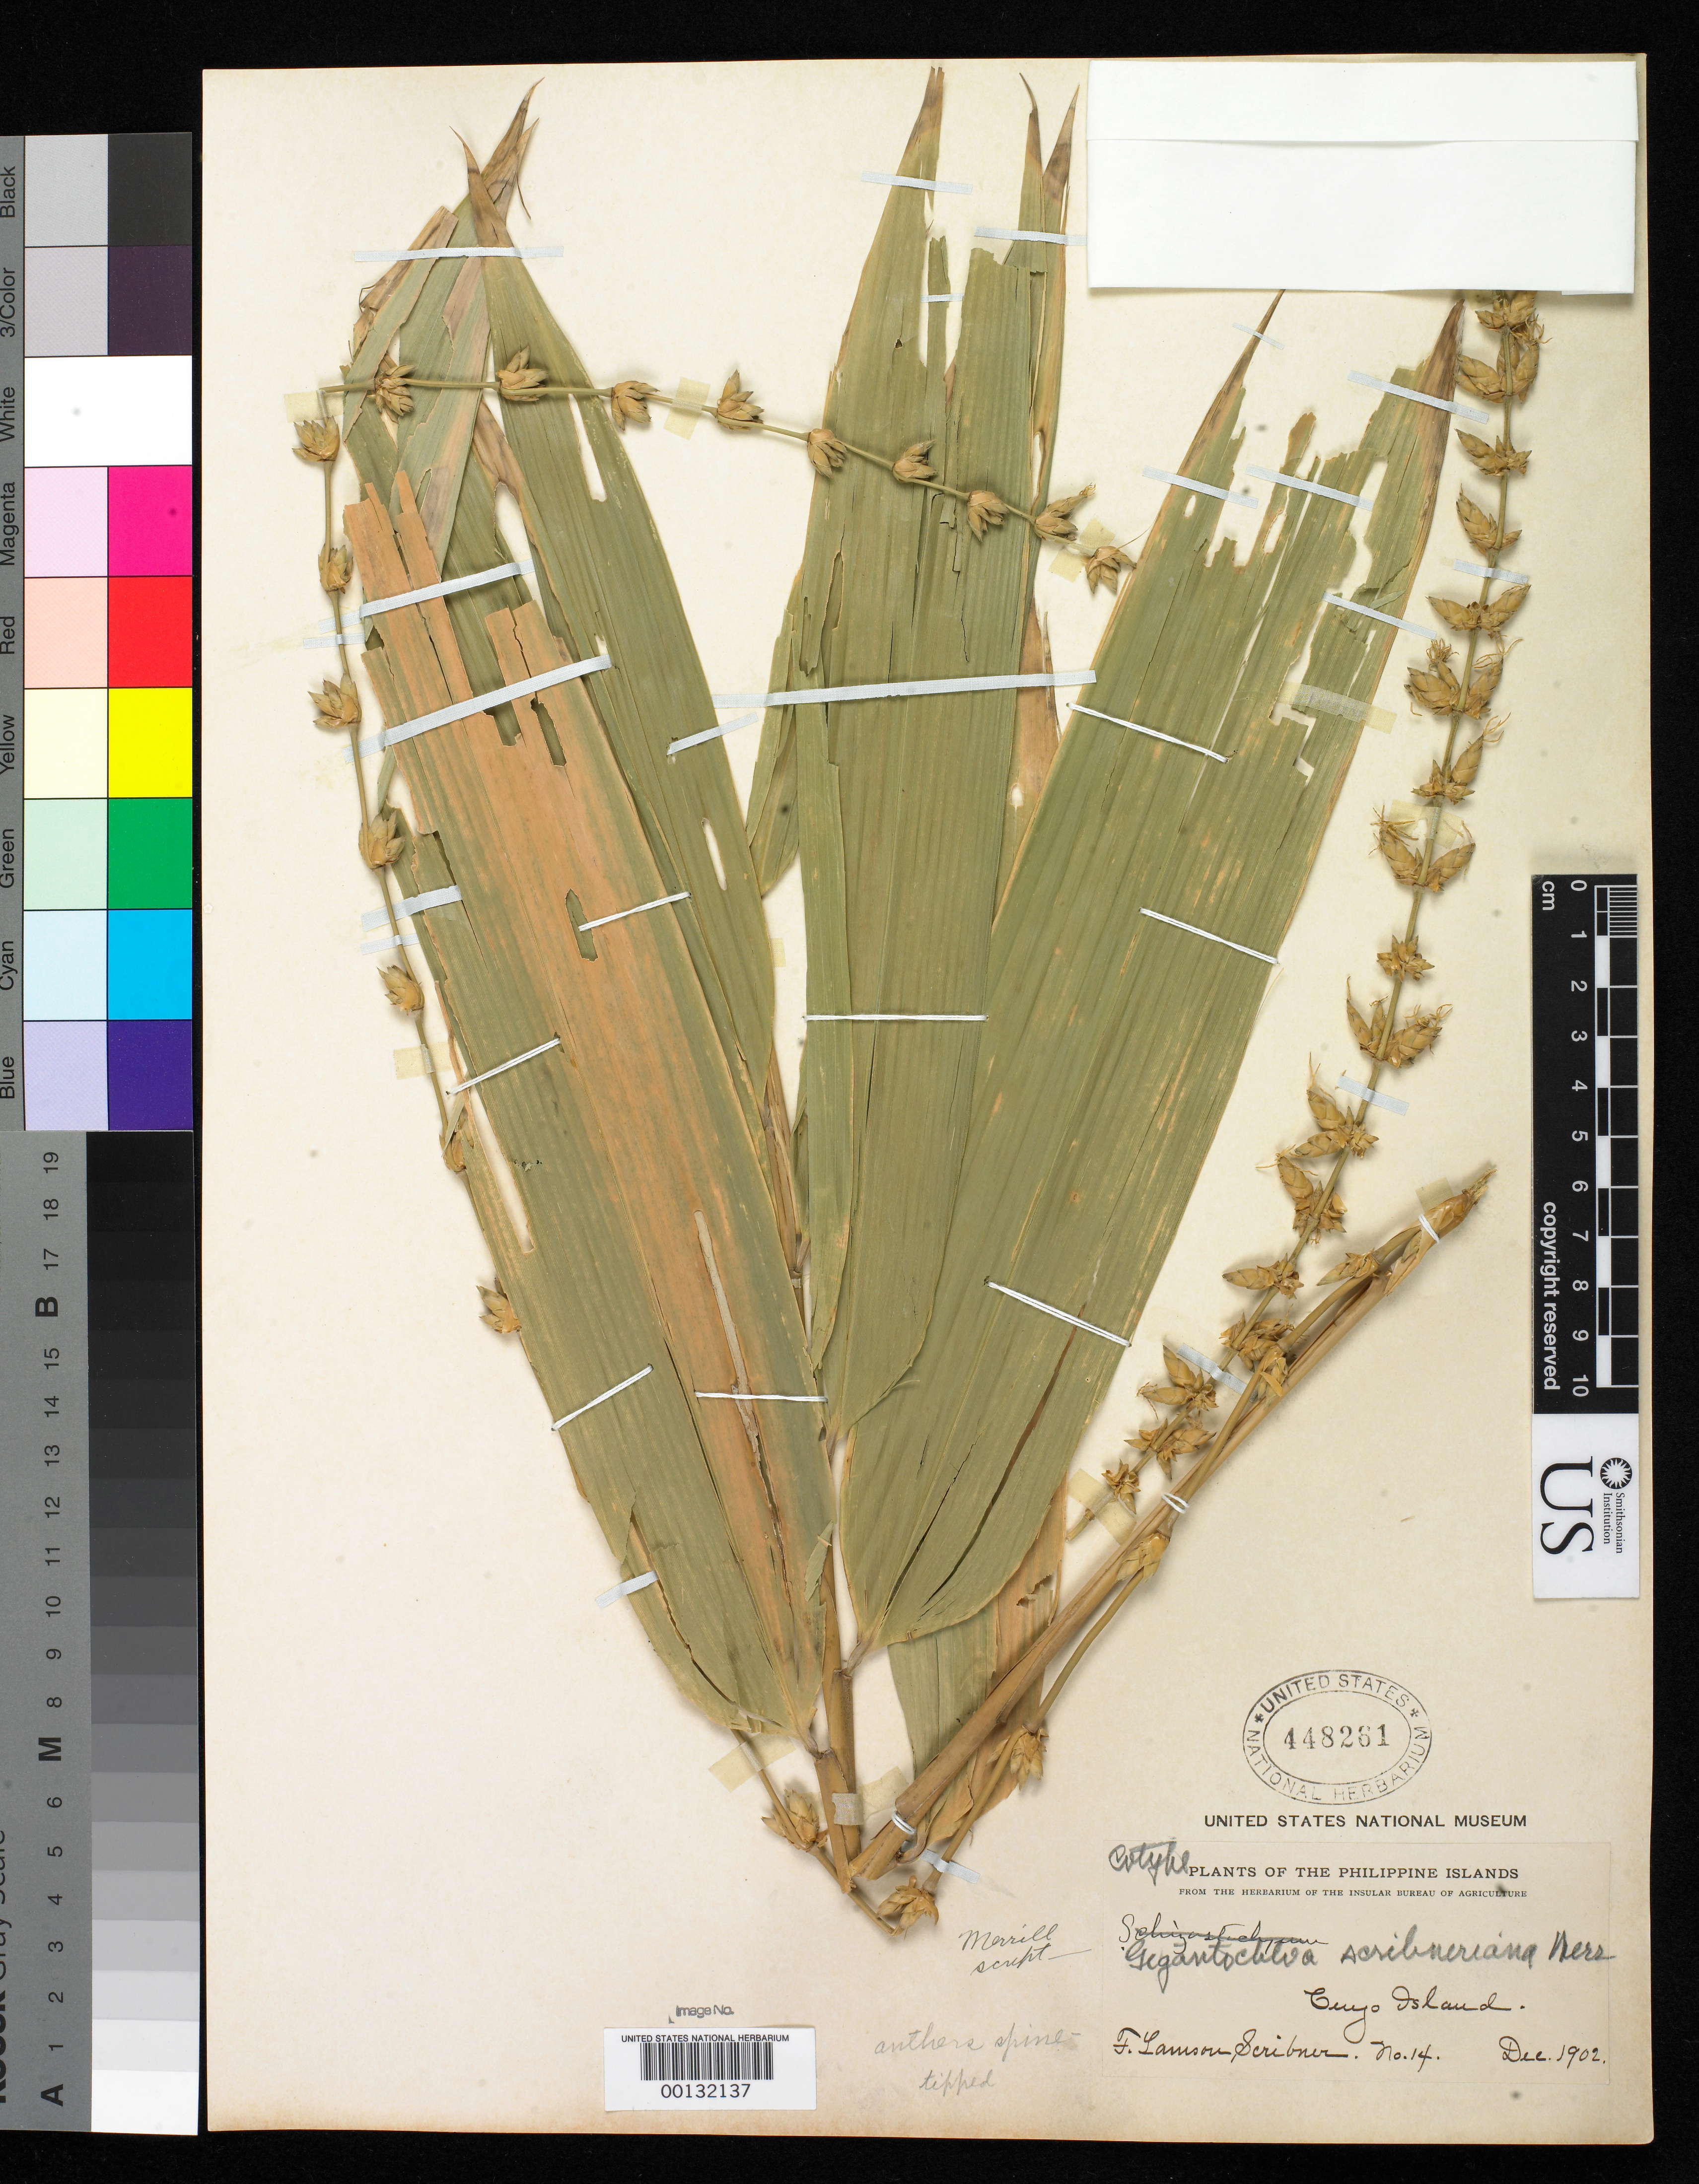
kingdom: Plantae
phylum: Tracheophyta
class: Liliopsida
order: Poales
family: Poaceae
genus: Gigantochloa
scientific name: Gigantochloa scribneriana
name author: Merr.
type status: Isotype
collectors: F. L. Scribner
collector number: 14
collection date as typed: Dec 1902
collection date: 1902-12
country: Philippines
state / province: Mimaropa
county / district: Palawan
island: Cuyo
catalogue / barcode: US 448261